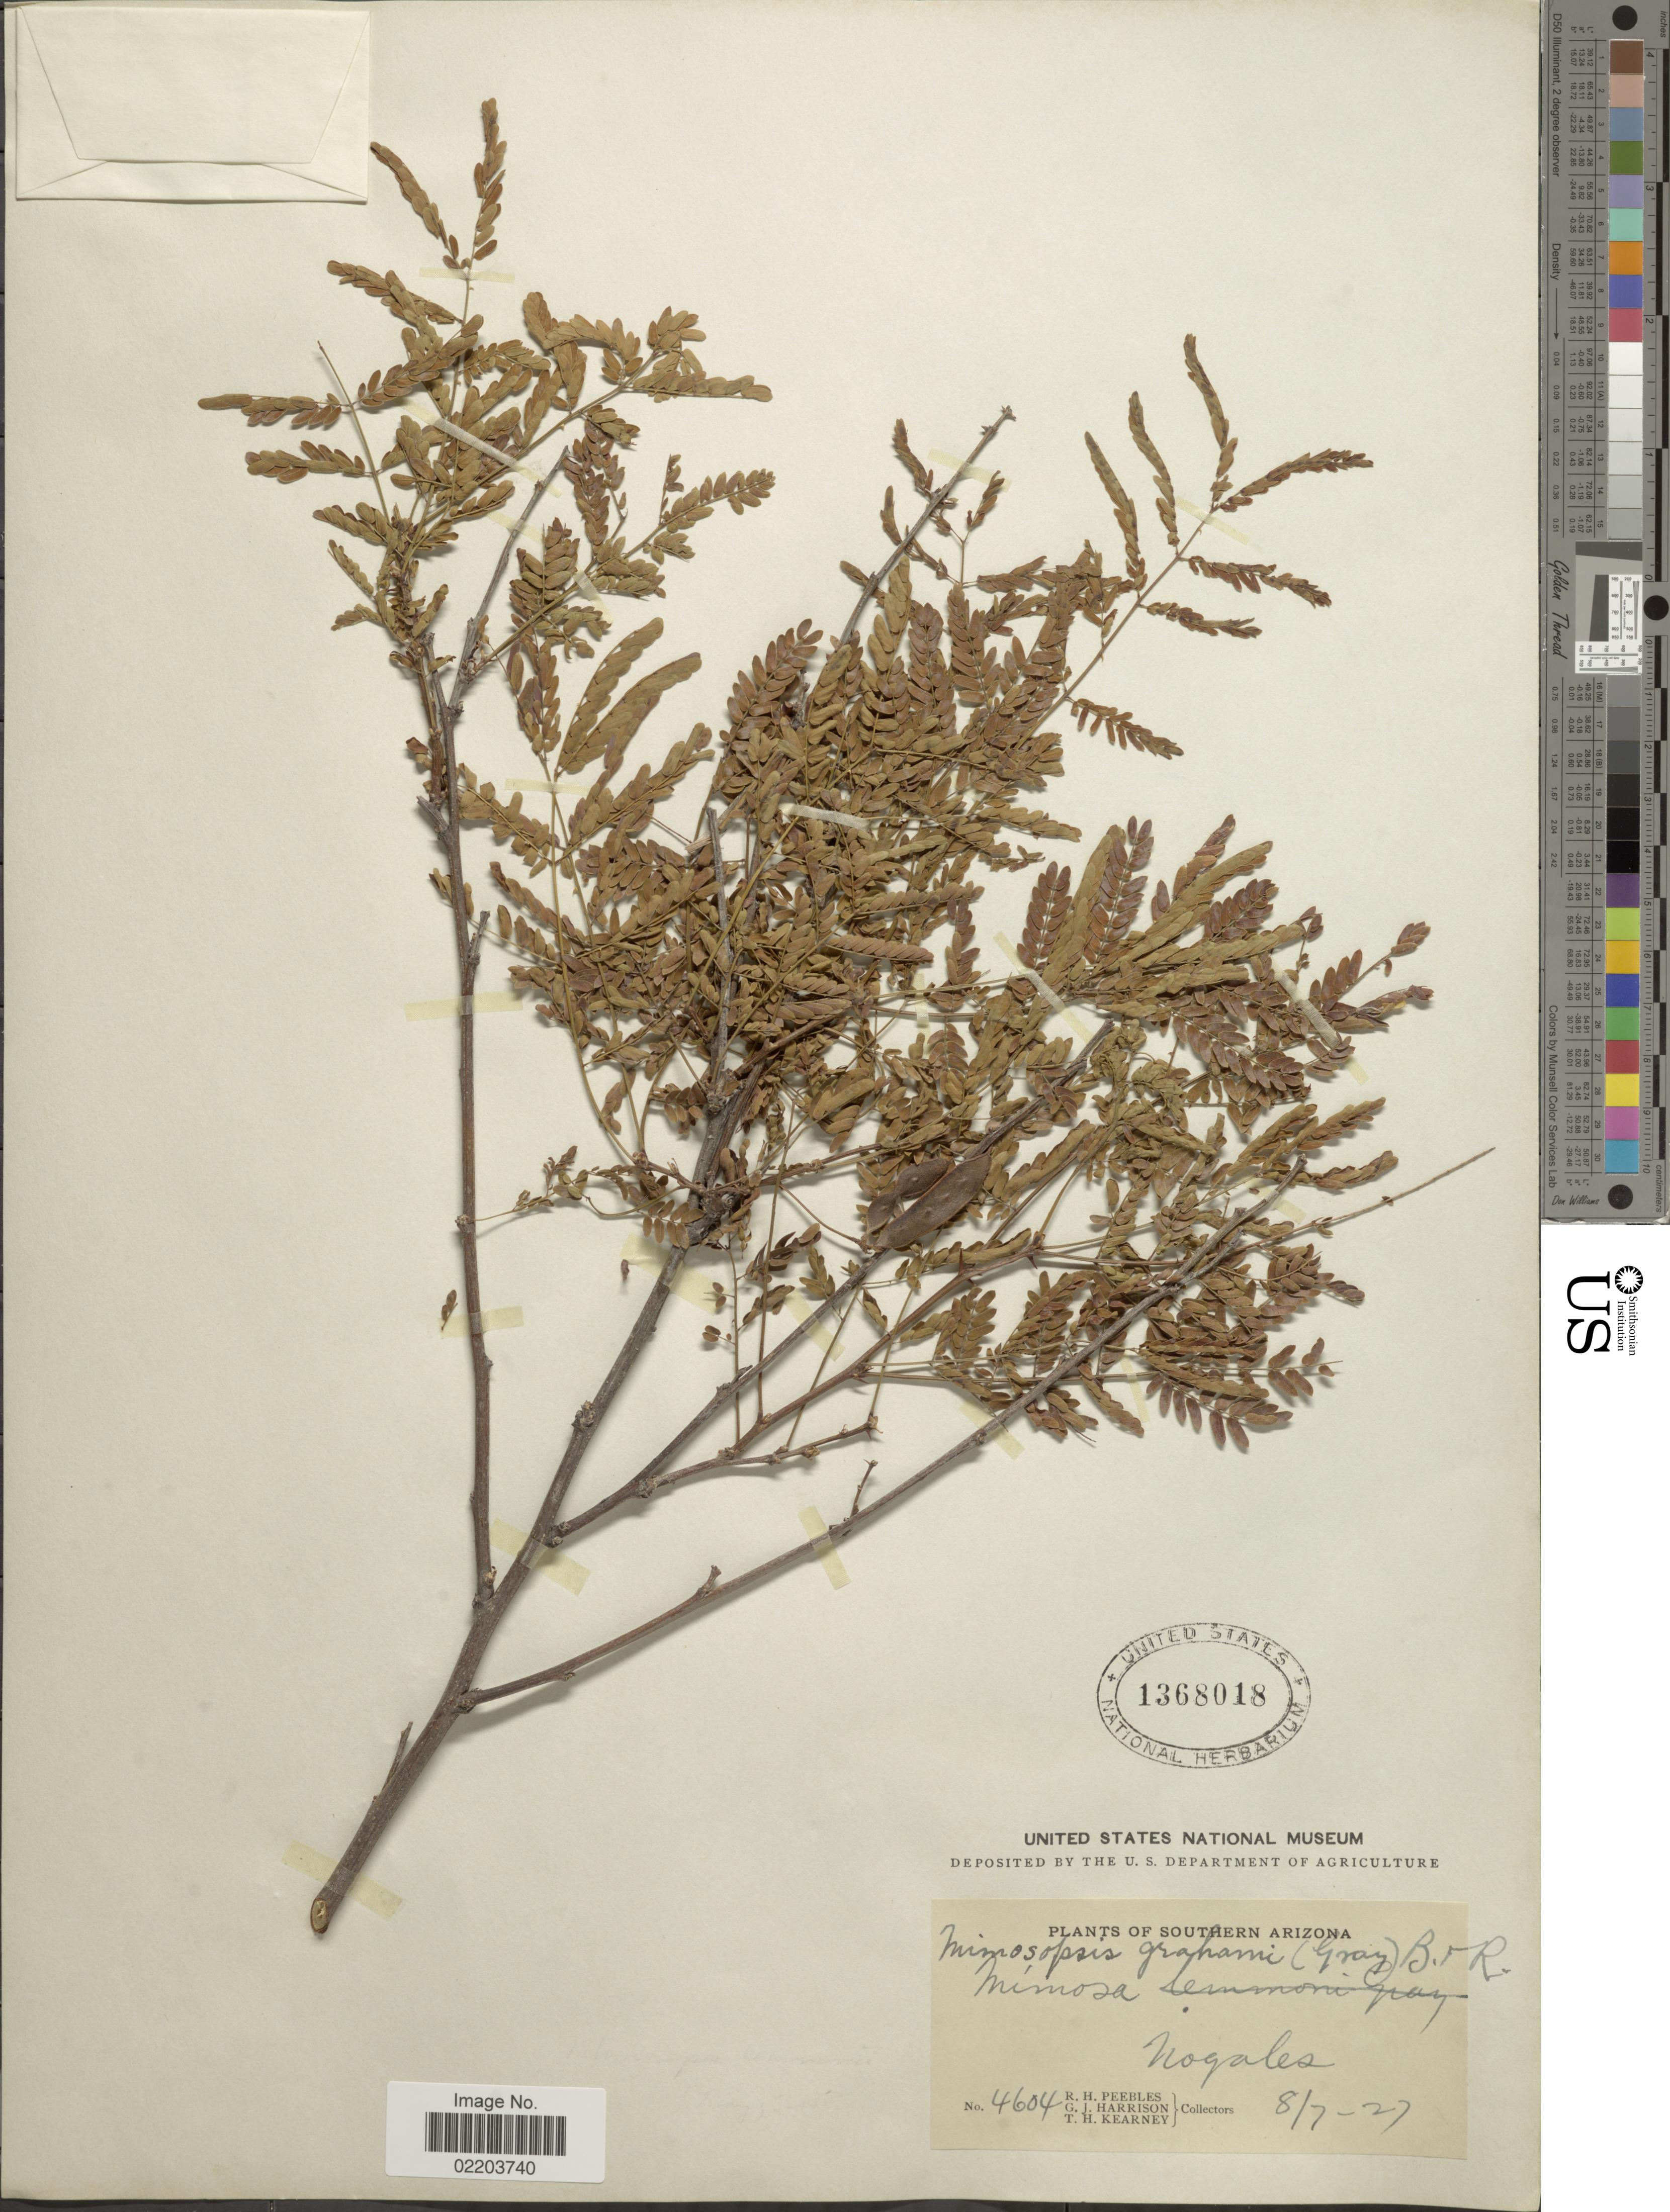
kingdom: Plantae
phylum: Tracheophyta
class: Magnoliopsida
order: Fabales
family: Fabaceae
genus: Mimosa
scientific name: Mimosa grahamii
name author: A. Gray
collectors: R. H. Peebles, G. J. Harrison & T. H. Kearney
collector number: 4604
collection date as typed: Transcribed d/m/y: 7/8/27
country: United States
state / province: Arizona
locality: Southern Arizona, Nogales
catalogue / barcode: US 1368018